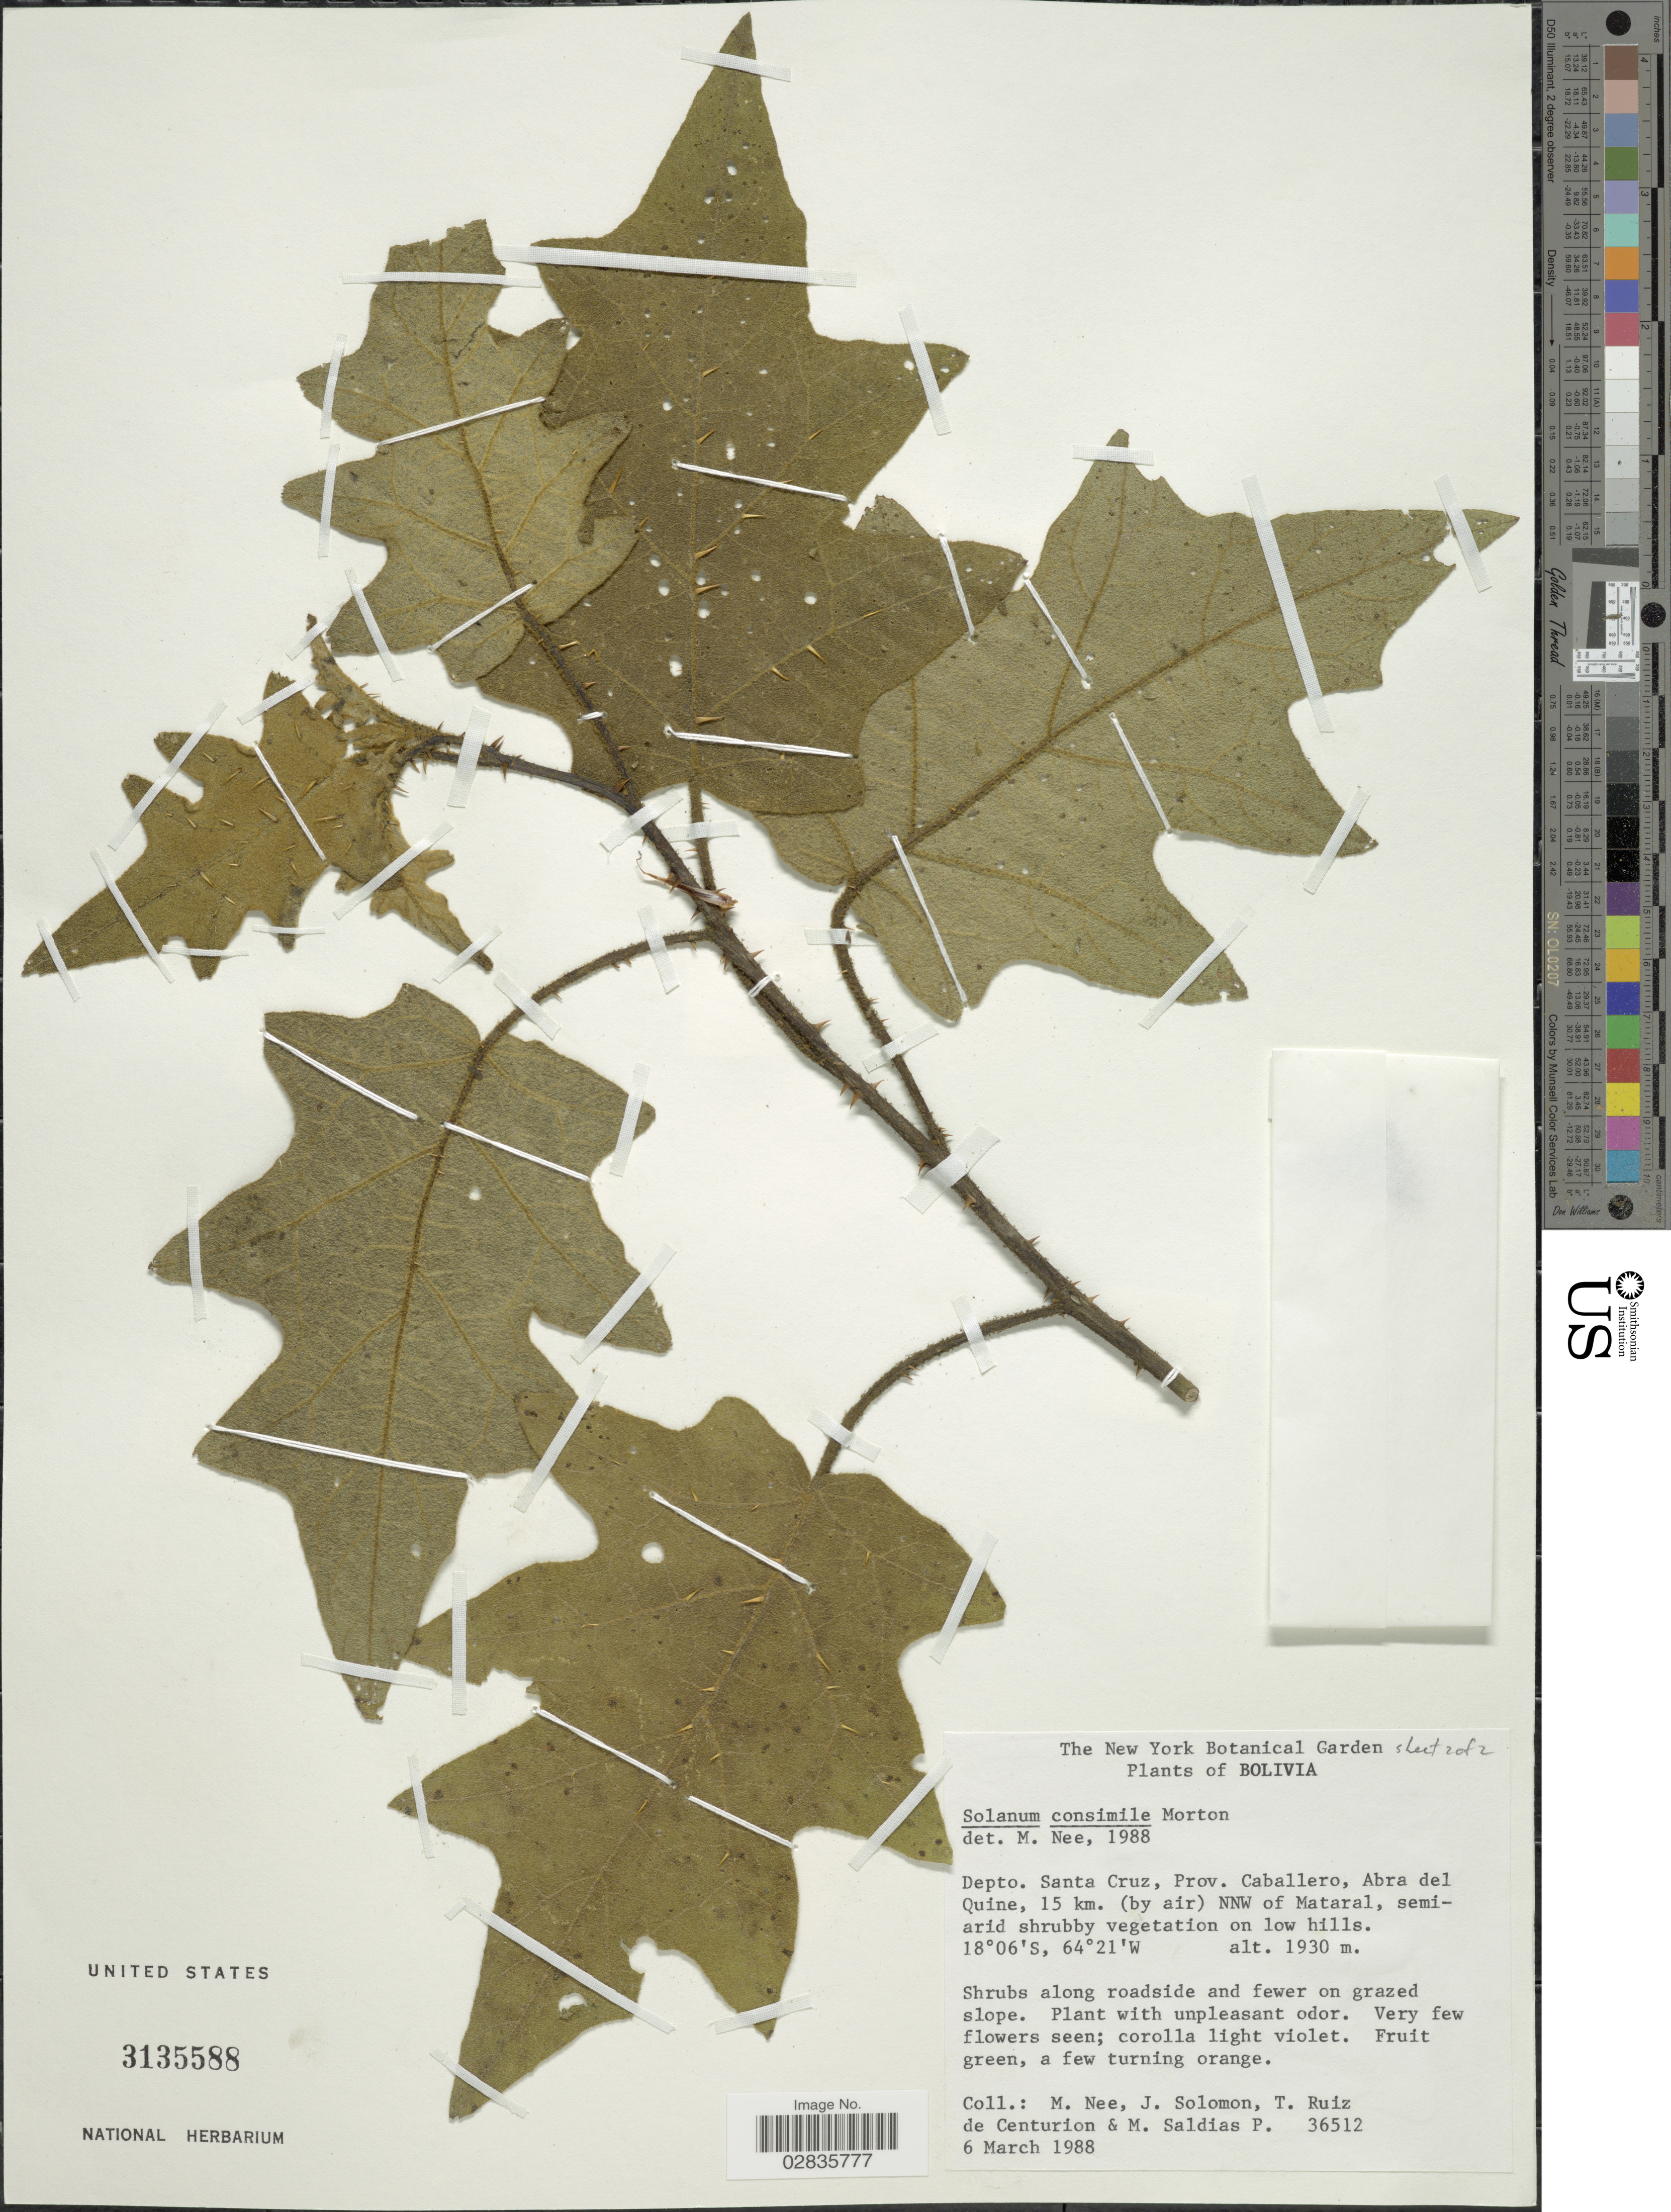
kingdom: Plantae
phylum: Tracheophyta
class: Magnoliopsida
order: Solanales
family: Solanaceae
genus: Solanum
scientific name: Solanum consimile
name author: C.V. Morton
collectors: M. Nee, J. Solomon, T. De Centurion & M. Saldias P.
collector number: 36512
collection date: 1988-03-06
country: Bolivia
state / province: Santa Cruz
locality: Depto. Santa Cruz, Prov. Caballero, Abra del Quine, 15 km. (by air) NNW of Mataral.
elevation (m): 1930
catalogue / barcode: US 3135588